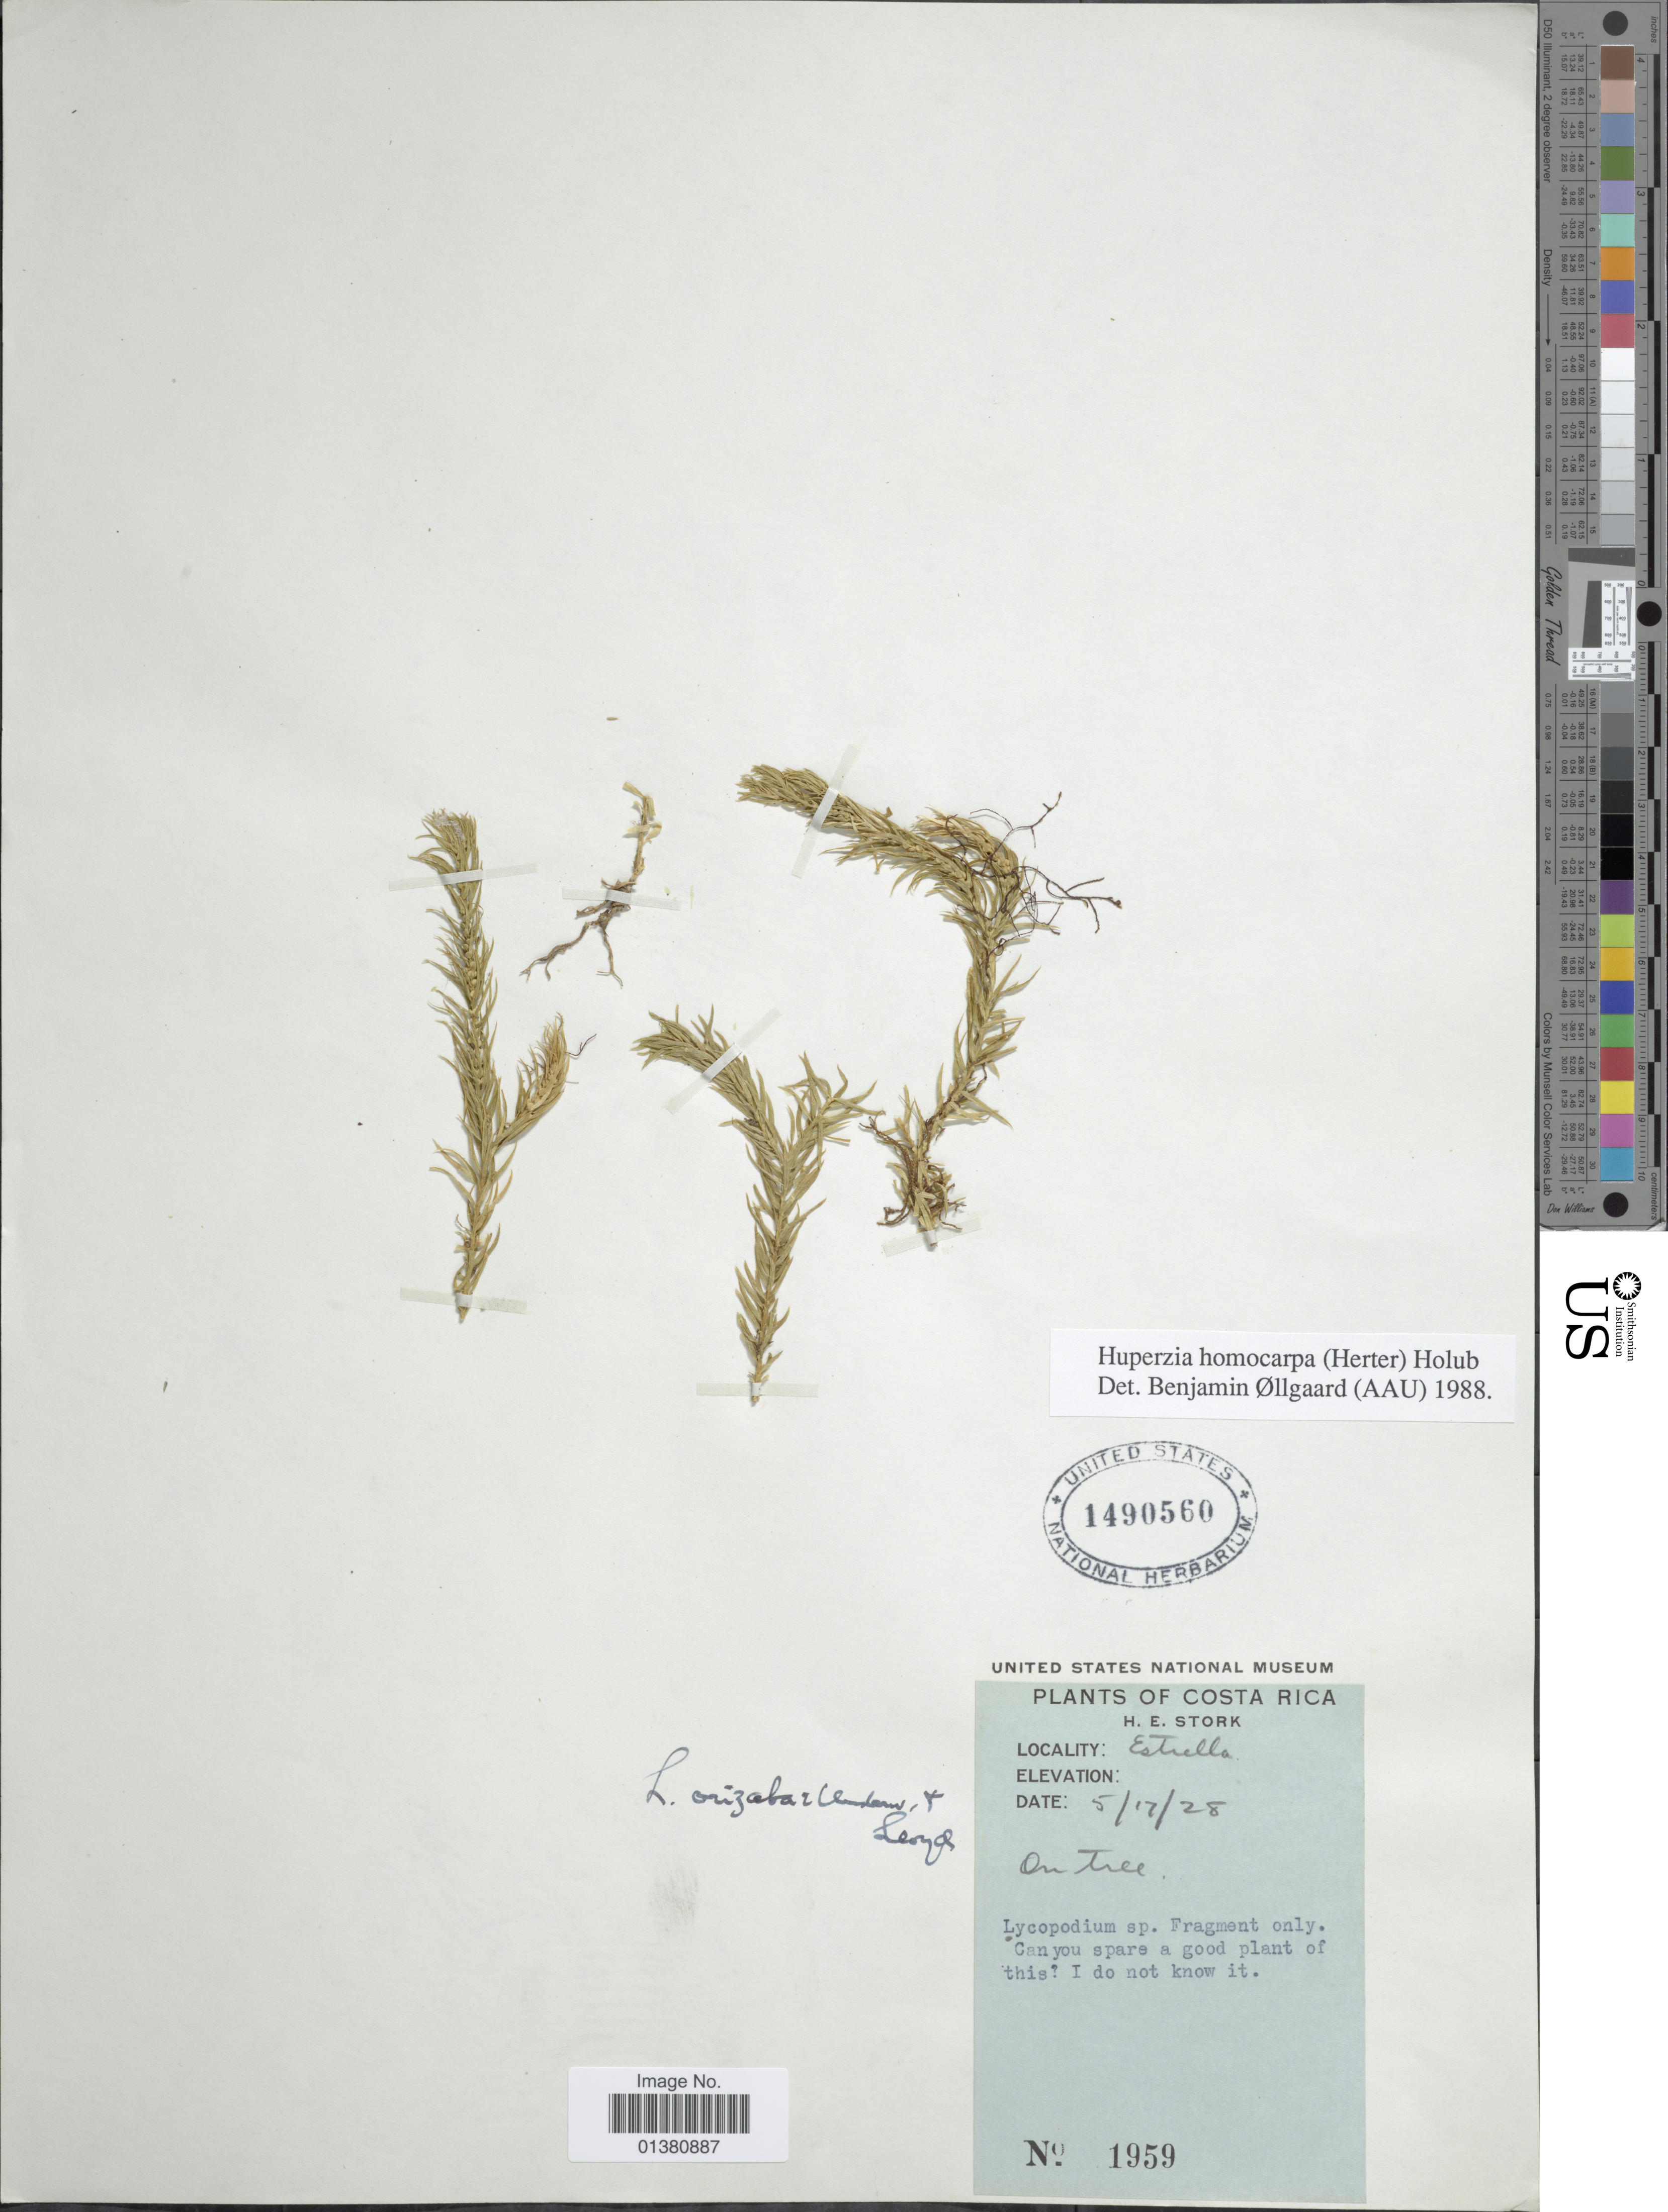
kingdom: Plantae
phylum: Tracheophyta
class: Lycopodiopsida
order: Lycopodiales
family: Lycopodiaceae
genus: Phlegmariurus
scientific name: Phlegmariurus homocarpus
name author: (Herter) B. Øllg.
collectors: H. E. Stork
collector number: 1959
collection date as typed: Transcribed d/m/y: 17/5/28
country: Costa Rica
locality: Estrella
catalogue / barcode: US 1490560